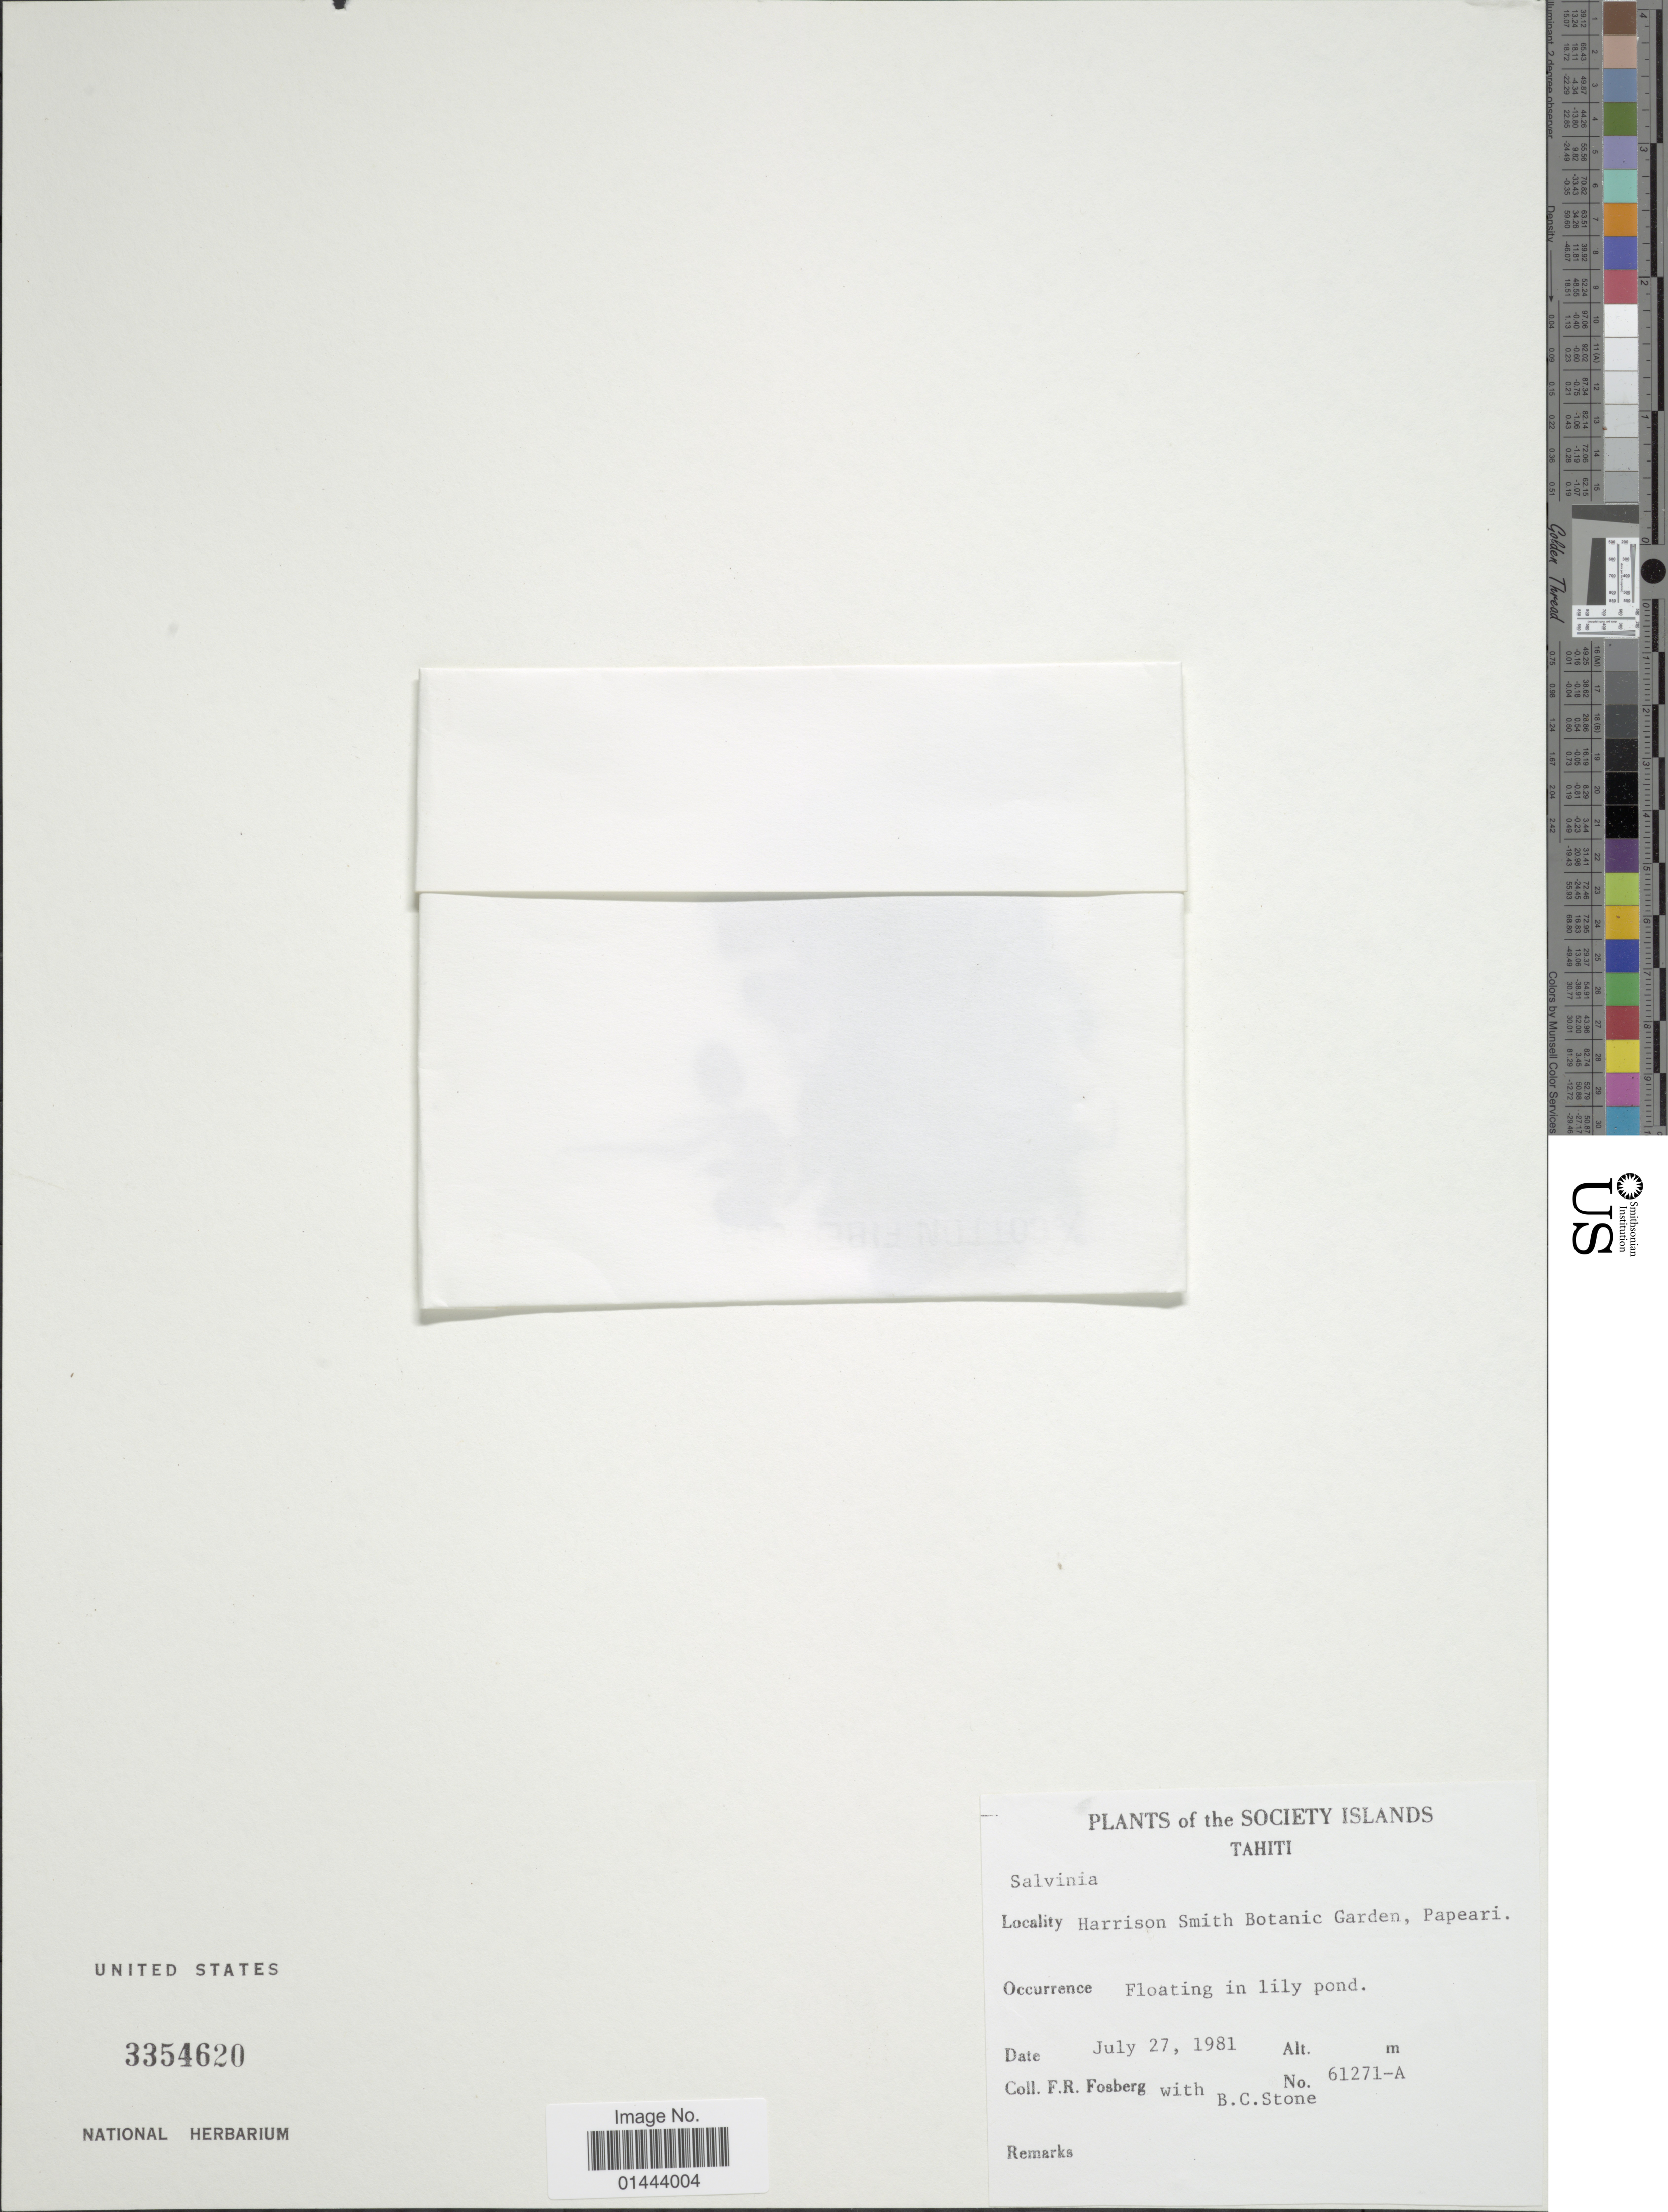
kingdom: Plantae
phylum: Tracheophyta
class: Polypodiopsida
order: Salviniales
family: Salviniaceae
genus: Salvinia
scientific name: Salvinia sp.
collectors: F. R. Fosberg & B. C. Stone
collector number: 61271-S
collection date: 1981-07-27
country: French Polynesia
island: Tahiti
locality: Society Islands, Tahiti, Harrison Smith Botanic Garden, papeari, floating in lily pond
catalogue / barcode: US 3354620